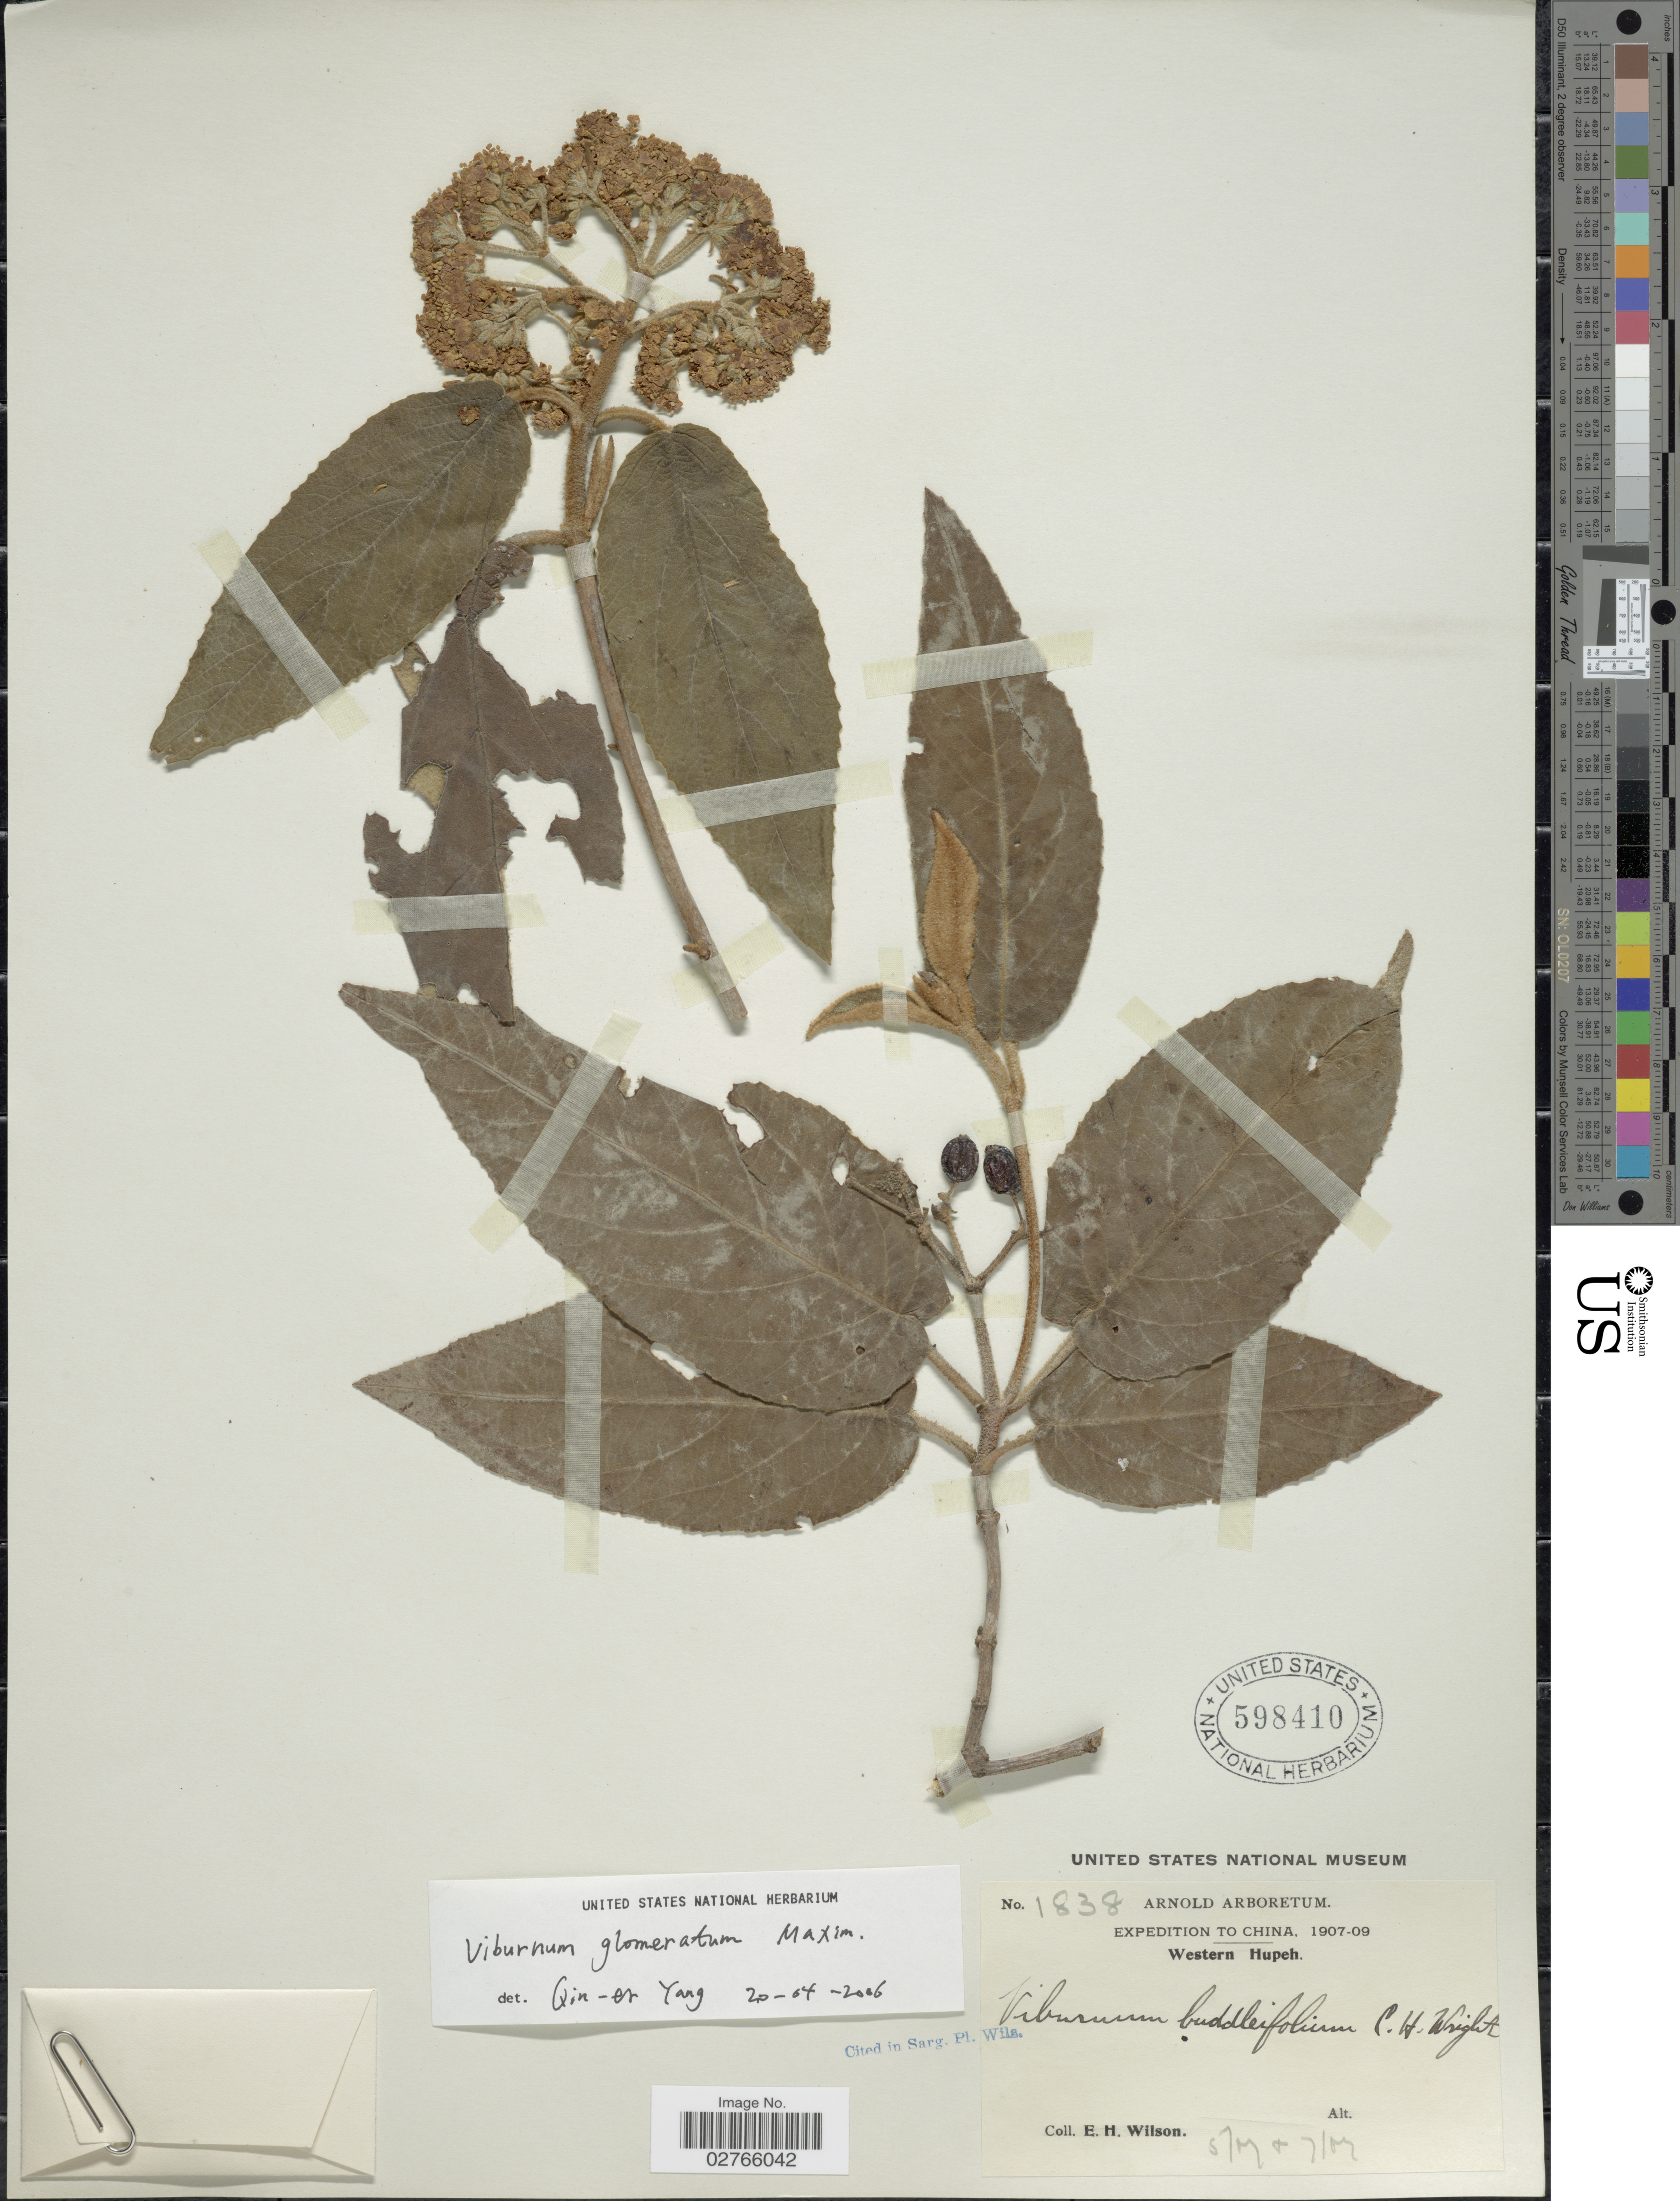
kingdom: Plantae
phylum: Tracheophyta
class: Magnoliopsida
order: Dipsacales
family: Viburnaceae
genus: Viburnum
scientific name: Viburnum glomeratum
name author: Maxim.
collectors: E. Wilson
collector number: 1838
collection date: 1907-05/1907-07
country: China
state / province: Hubei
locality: Western Hupeh.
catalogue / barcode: US 598410